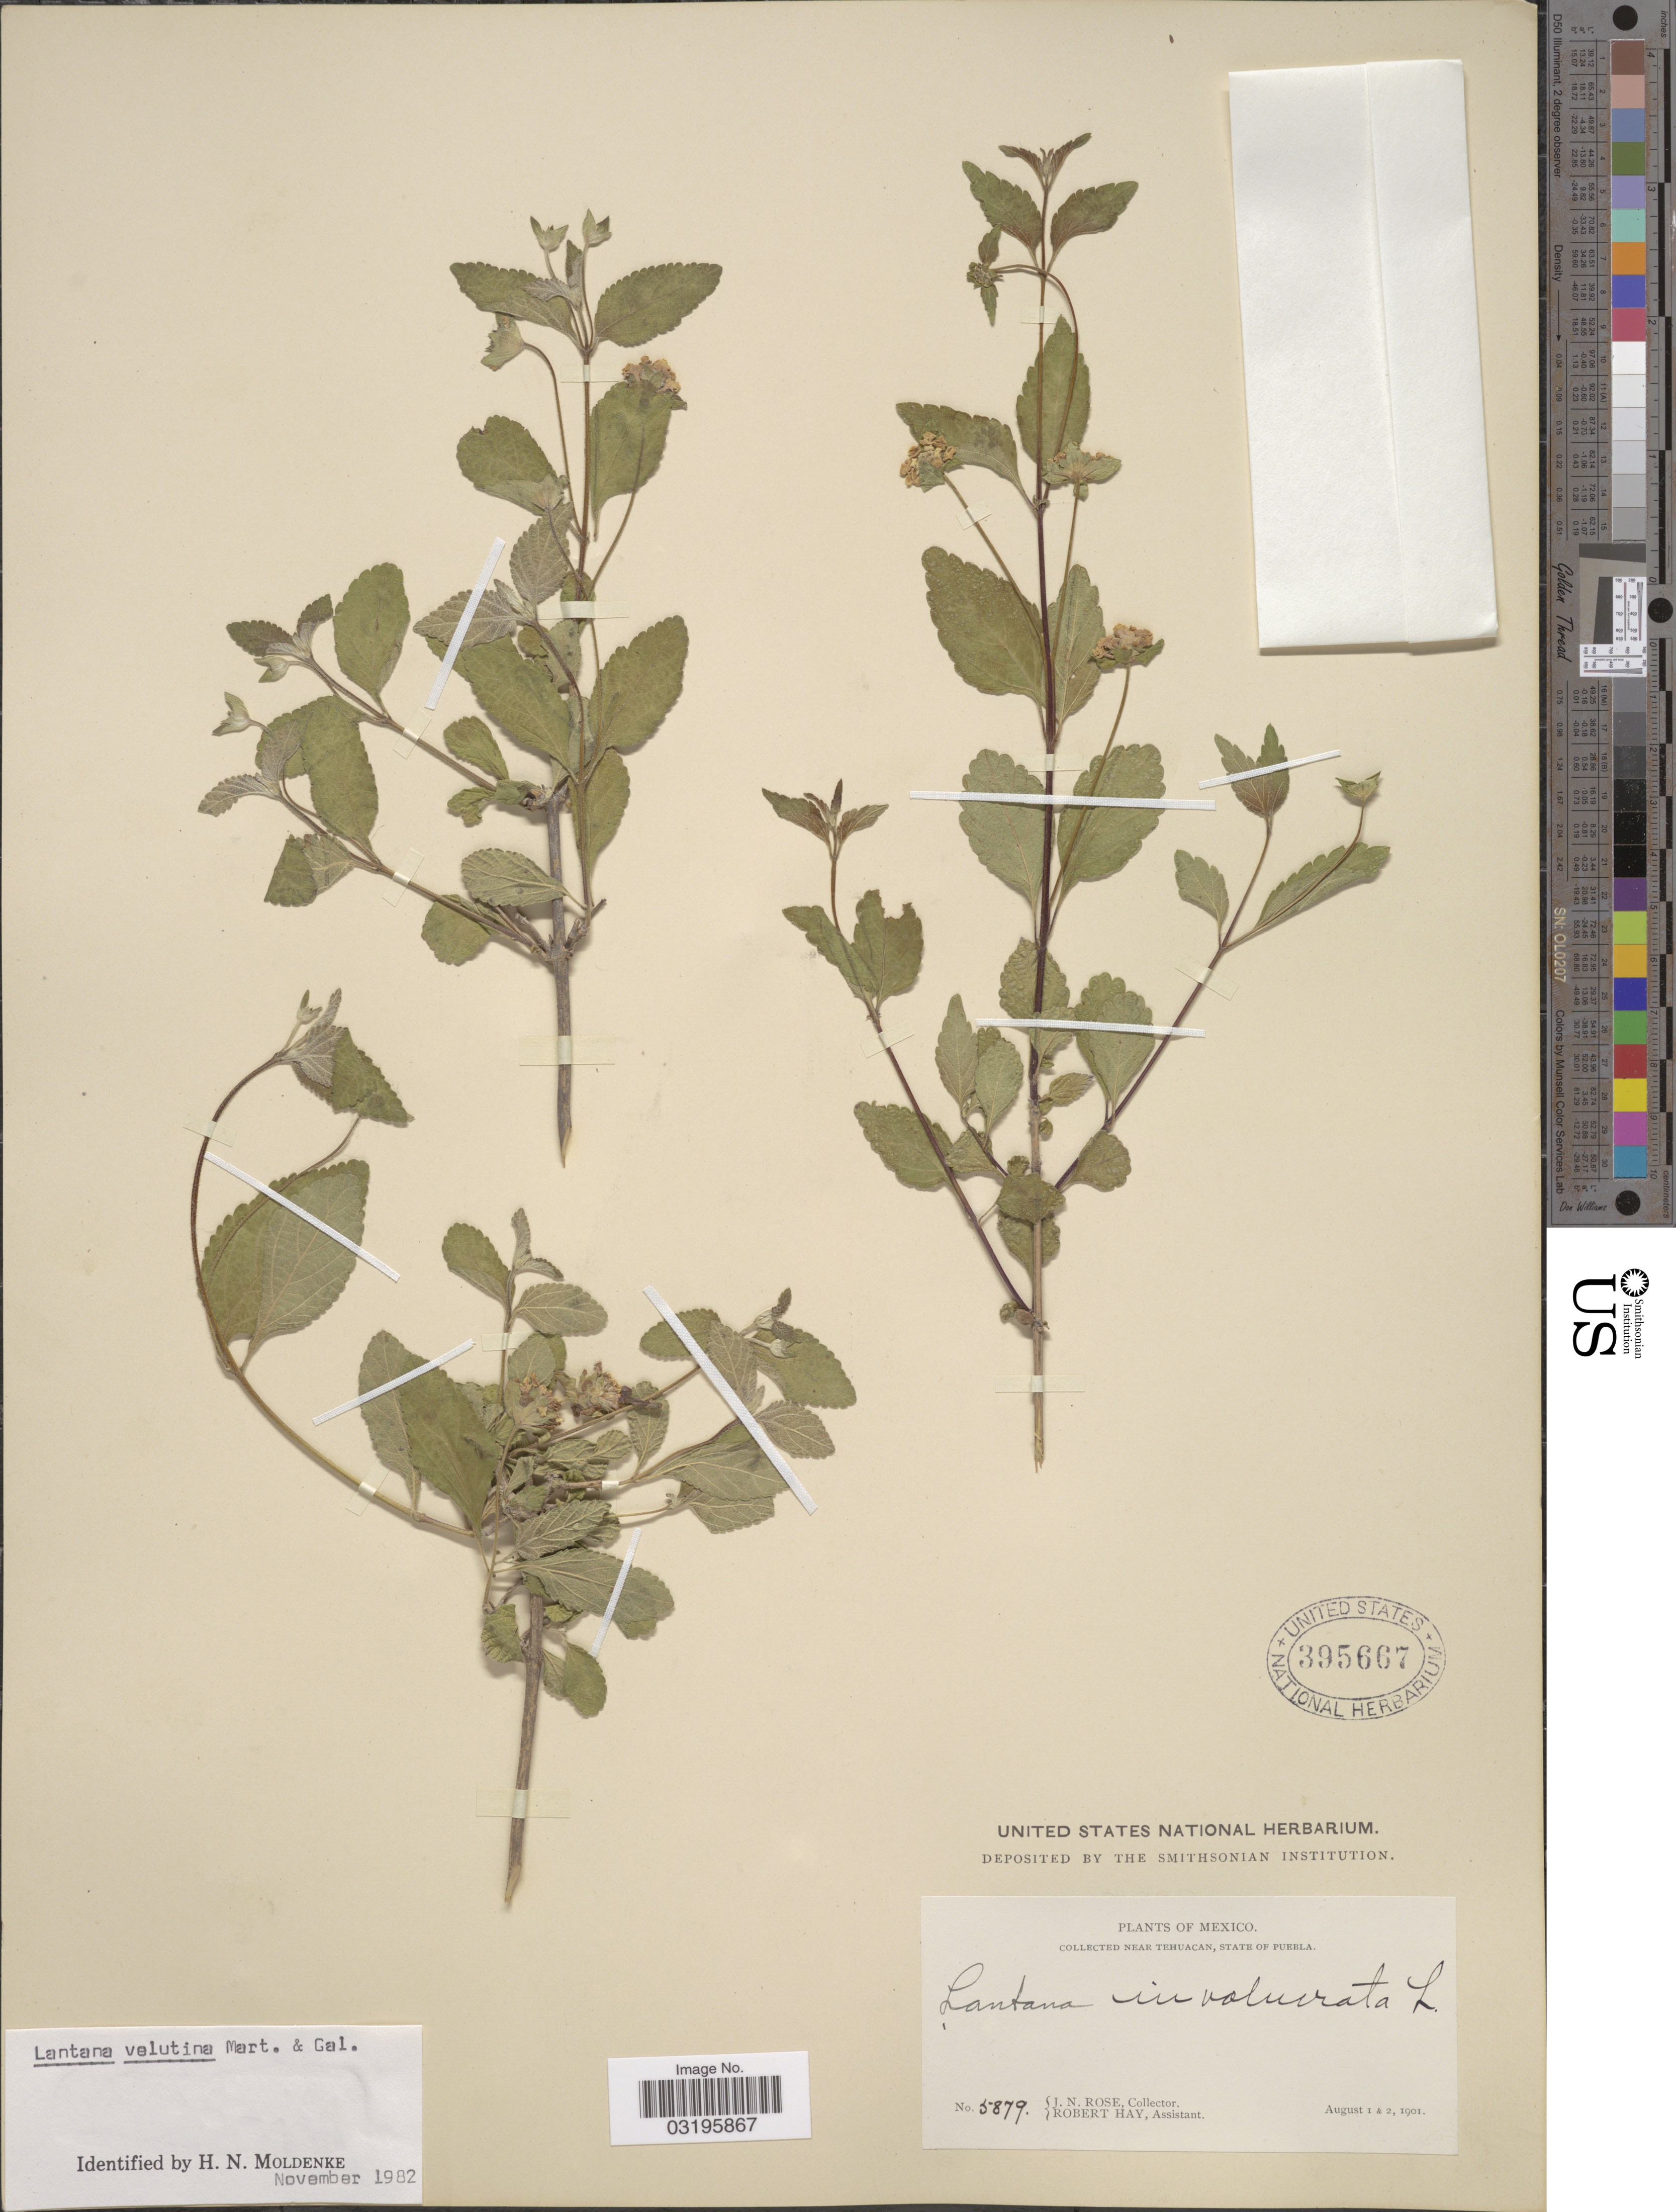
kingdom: Plantae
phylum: Tracheophyta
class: Magnoliopsida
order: Lamiales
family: Verbenaceae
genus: Lantana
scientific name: Lantana velutina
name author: M. Martens & Galeotti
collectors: J. N. Rose & R. Hay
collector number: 5879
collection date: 1901-08-01/1901-08-02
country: Mexico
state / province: Puebla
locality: Near Tehuacan.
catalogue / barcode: US 395667